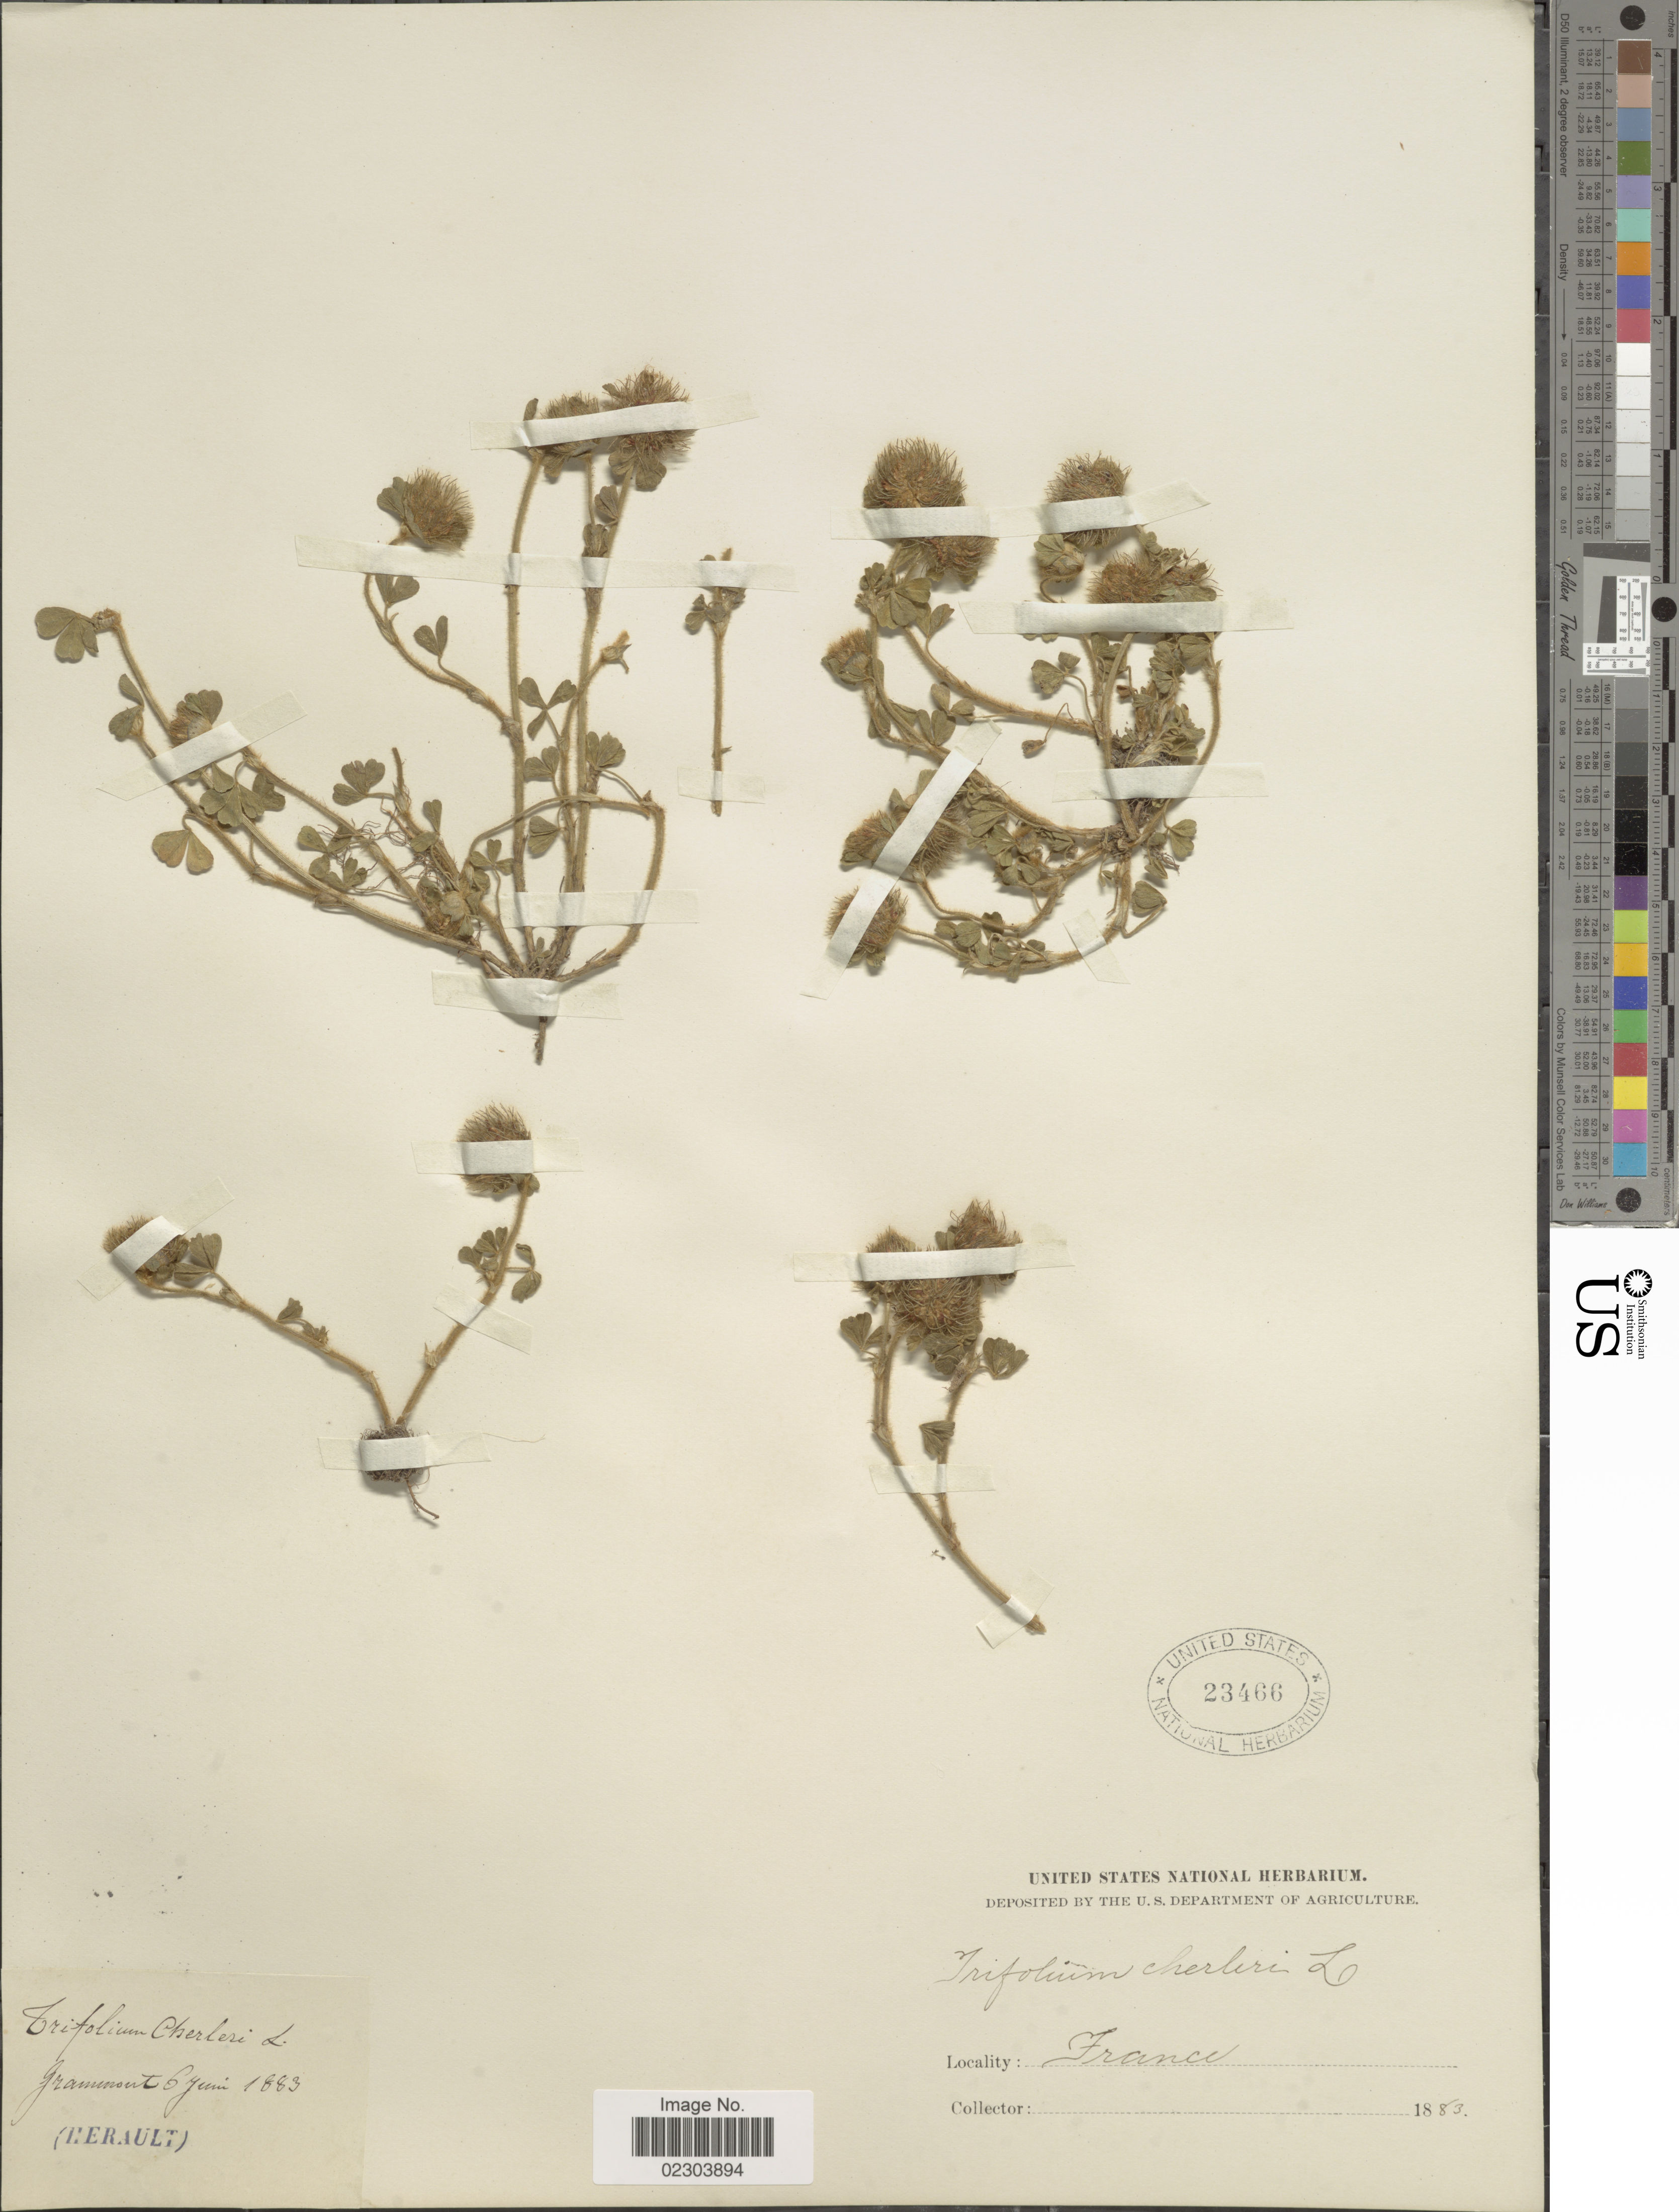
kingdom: Plantae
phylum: Tracheophyta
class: Magnoliopsida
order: Fabales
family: Fabaceae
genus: Trifolium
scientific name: Trifolium cherleri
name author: L.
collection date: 1883-06-06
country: France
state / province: Occitanie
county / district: Hérault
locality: Grammont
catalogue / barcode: US 23466